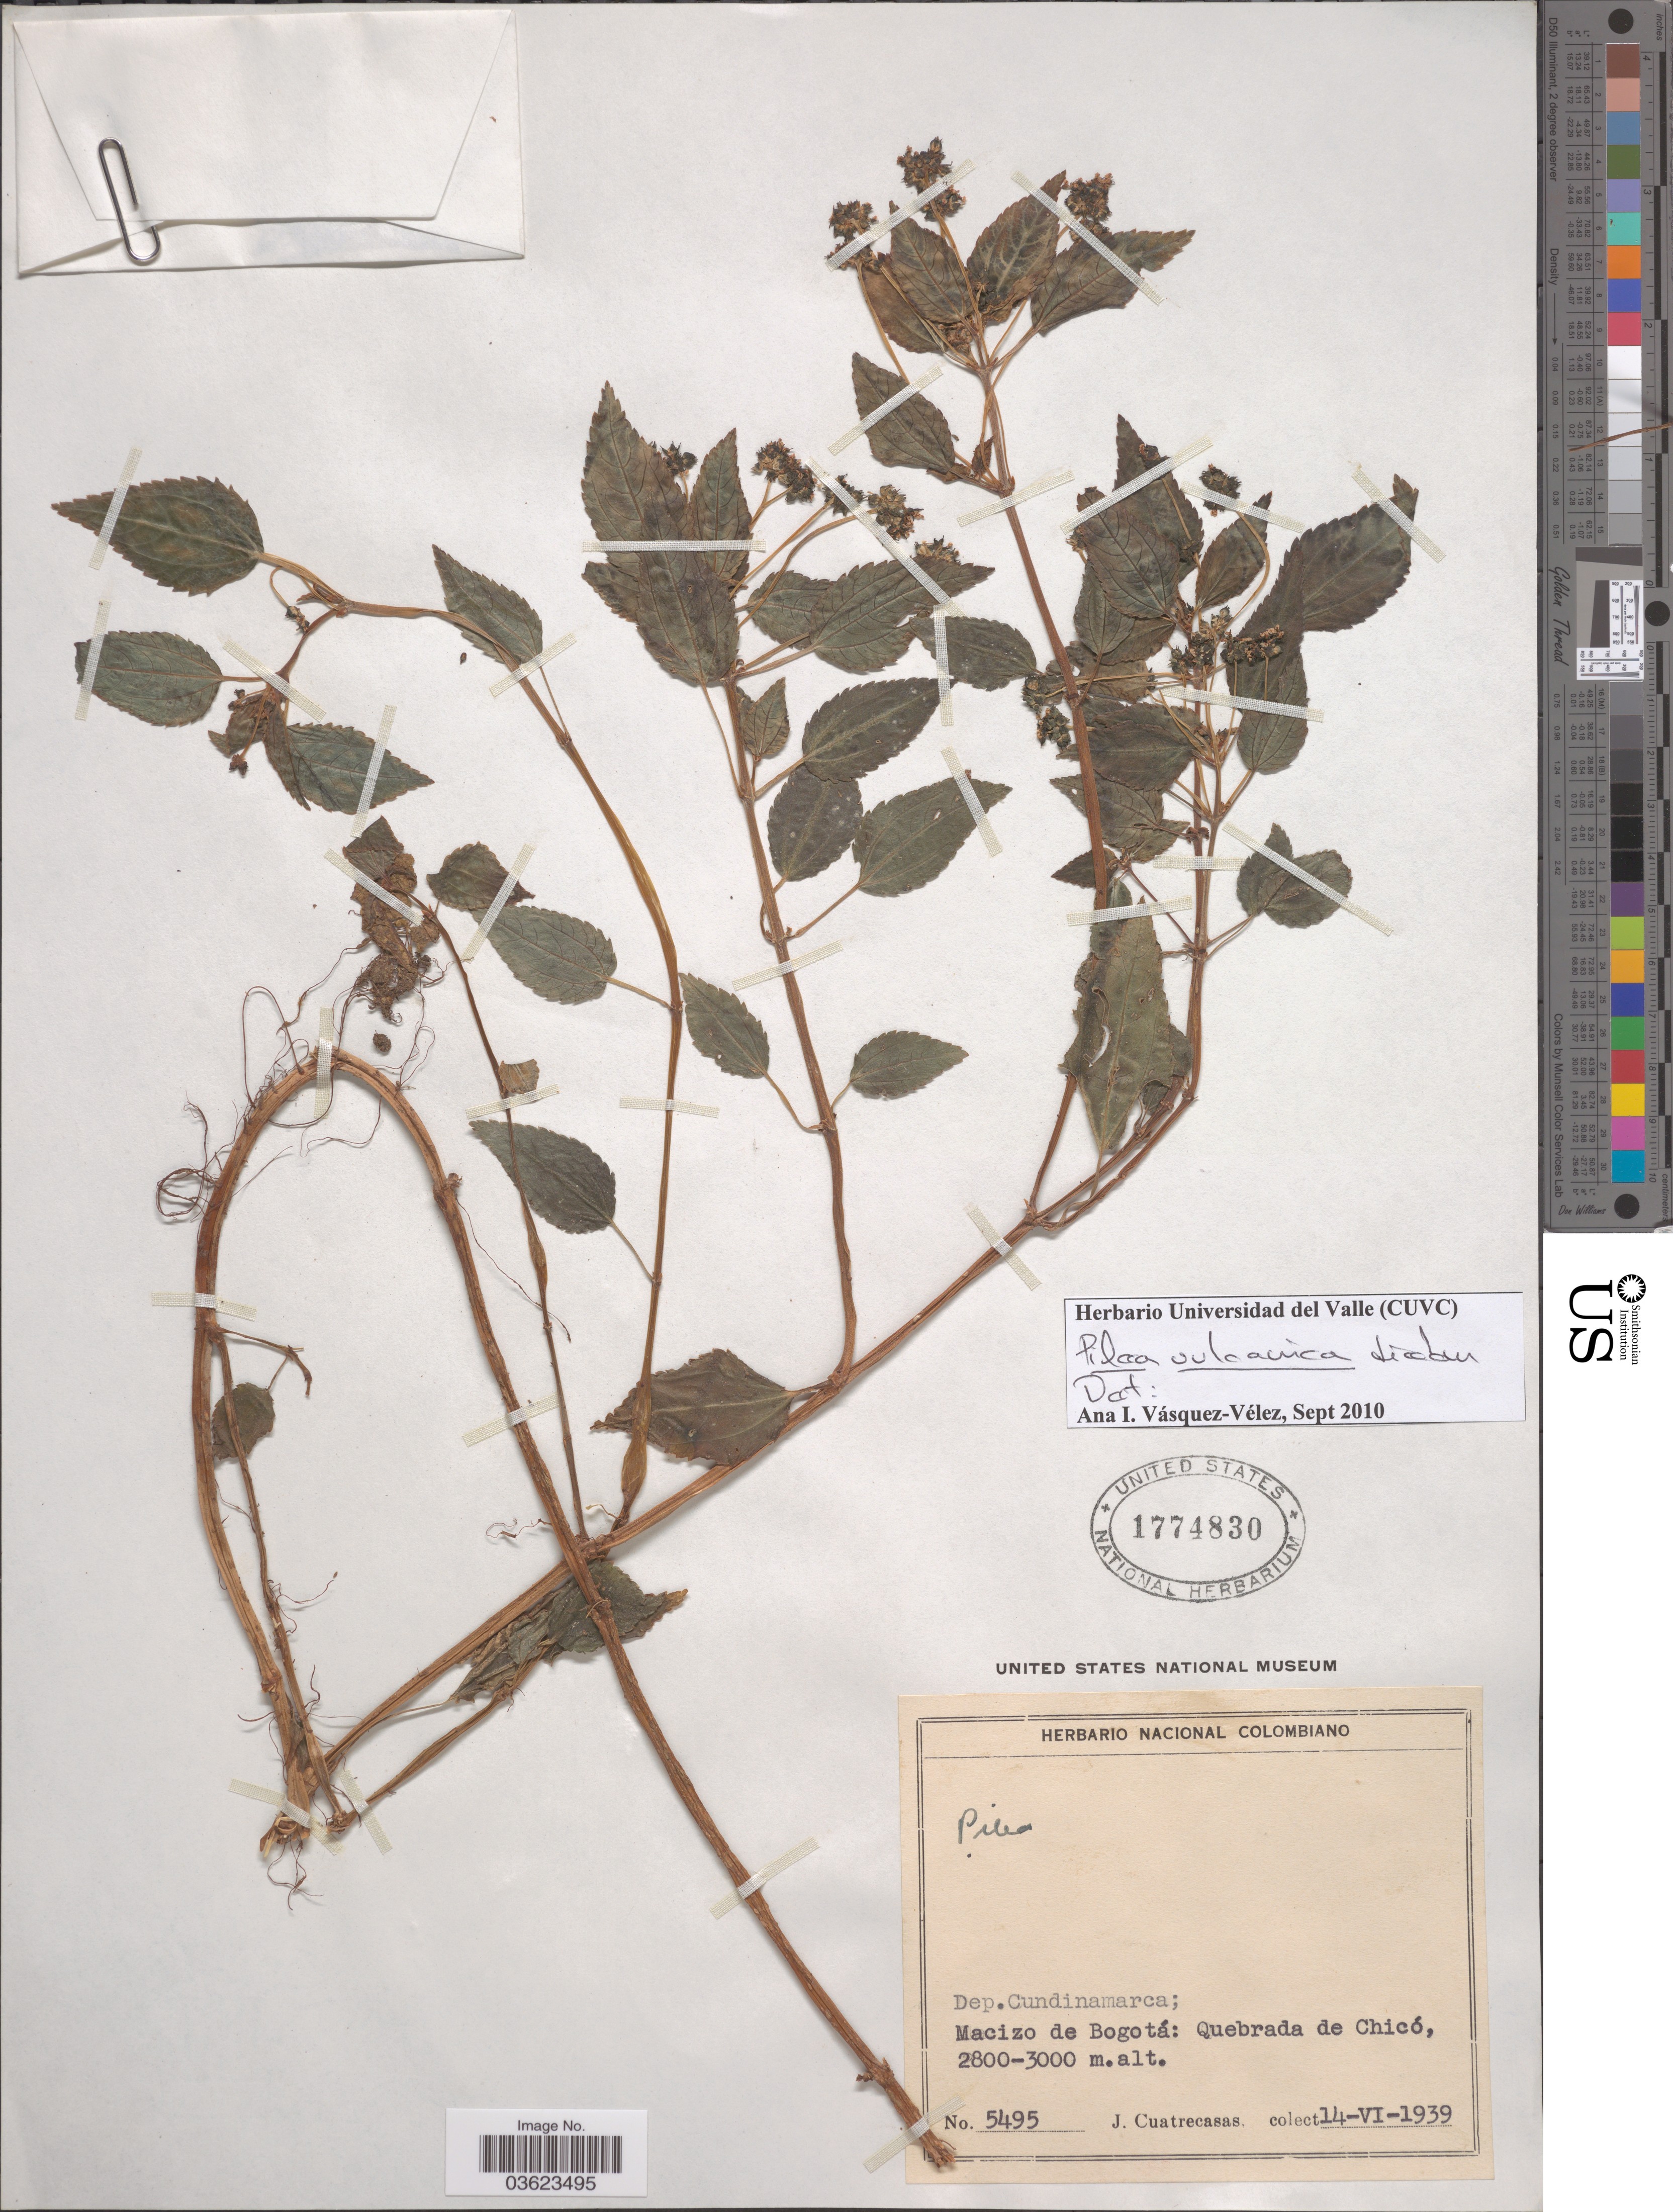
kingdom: Plantae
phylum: Tracheophyta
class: Magnoliopsida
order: Rosales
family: Urticaceae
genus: Pilea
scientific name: Pilea vulcanica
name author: Liebm.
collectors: J. Cuatrecasas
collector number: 5495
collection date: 1939-06-14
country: Colombia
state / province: Cundinamarca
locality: Dep. Cundinamarca; Macizo de Bogotá: Quebrada de Chicó.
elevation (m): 2800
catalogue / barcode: US 1774830